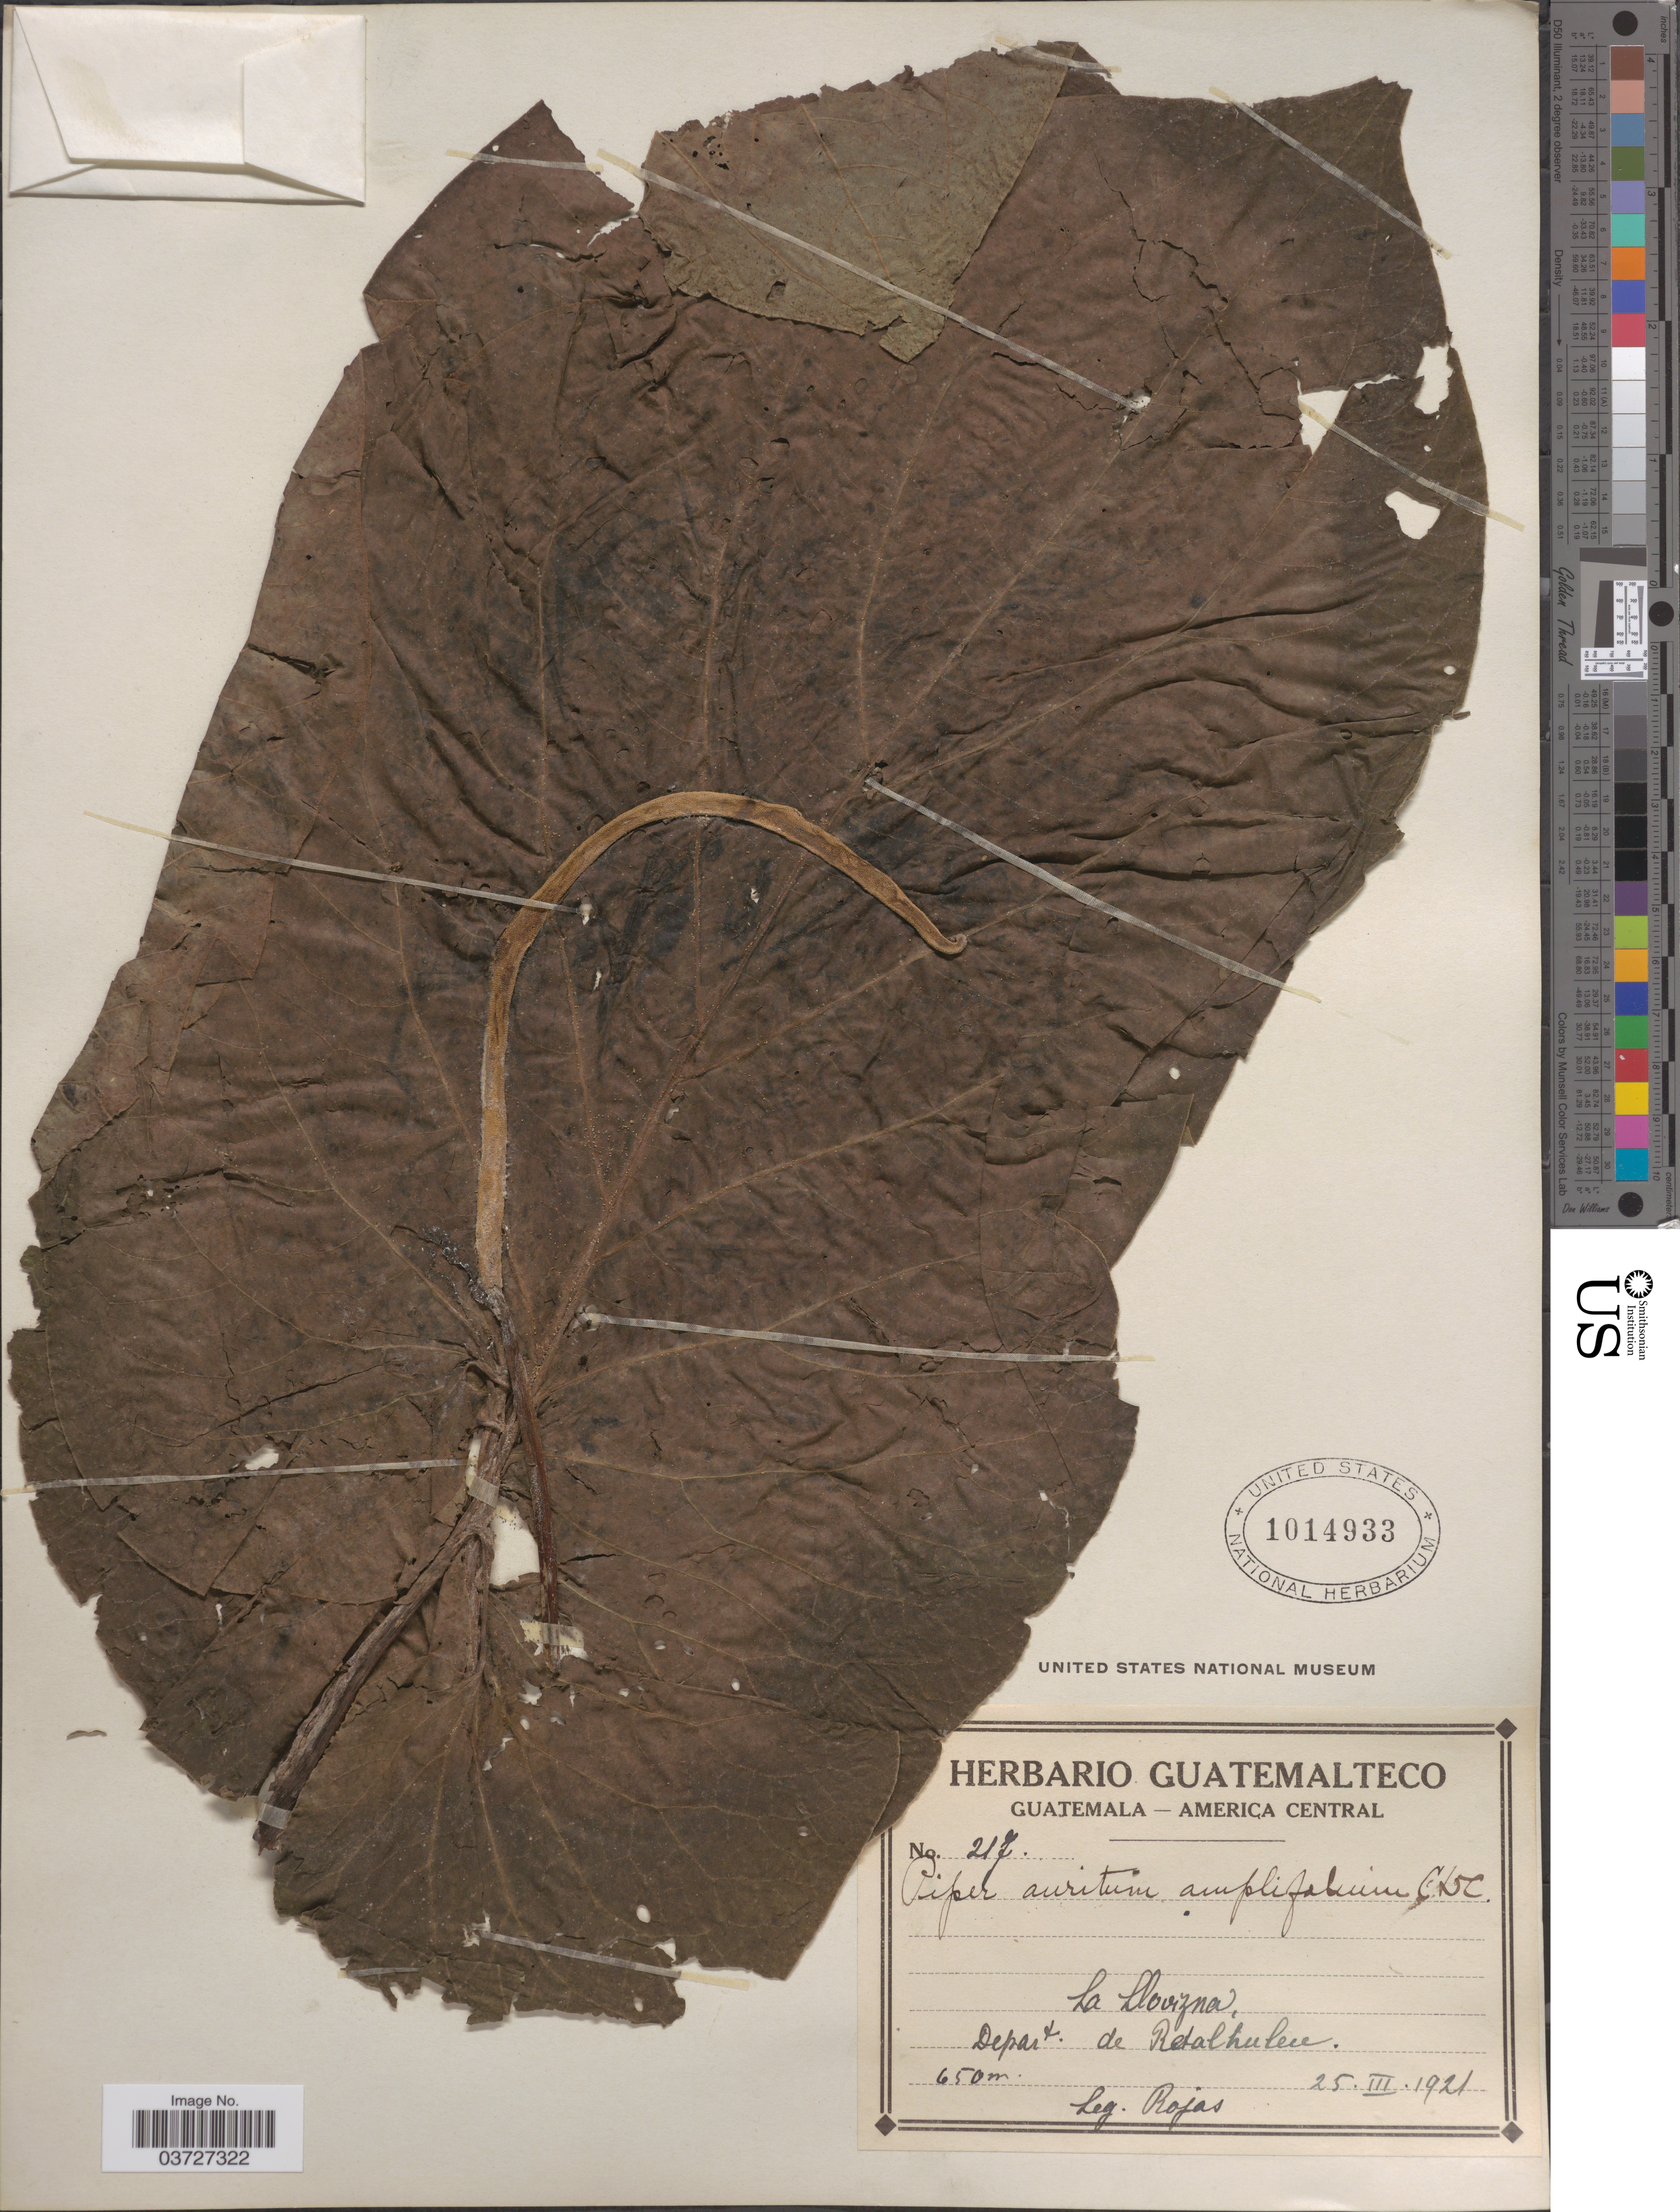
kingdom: Plantae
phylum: Tracheophyta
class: Magnoliopsida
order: Piperales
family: Piperaceae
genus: Piper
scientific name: Piper auritum var. amplifolium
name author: C. DC.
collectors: Rojas, --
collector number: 217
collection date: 1921-03-25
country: Guatemala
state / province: Retalhuleu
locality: La Llovizna. Depart. de Retalhuleu.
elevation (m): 650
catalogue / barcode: US 1014933